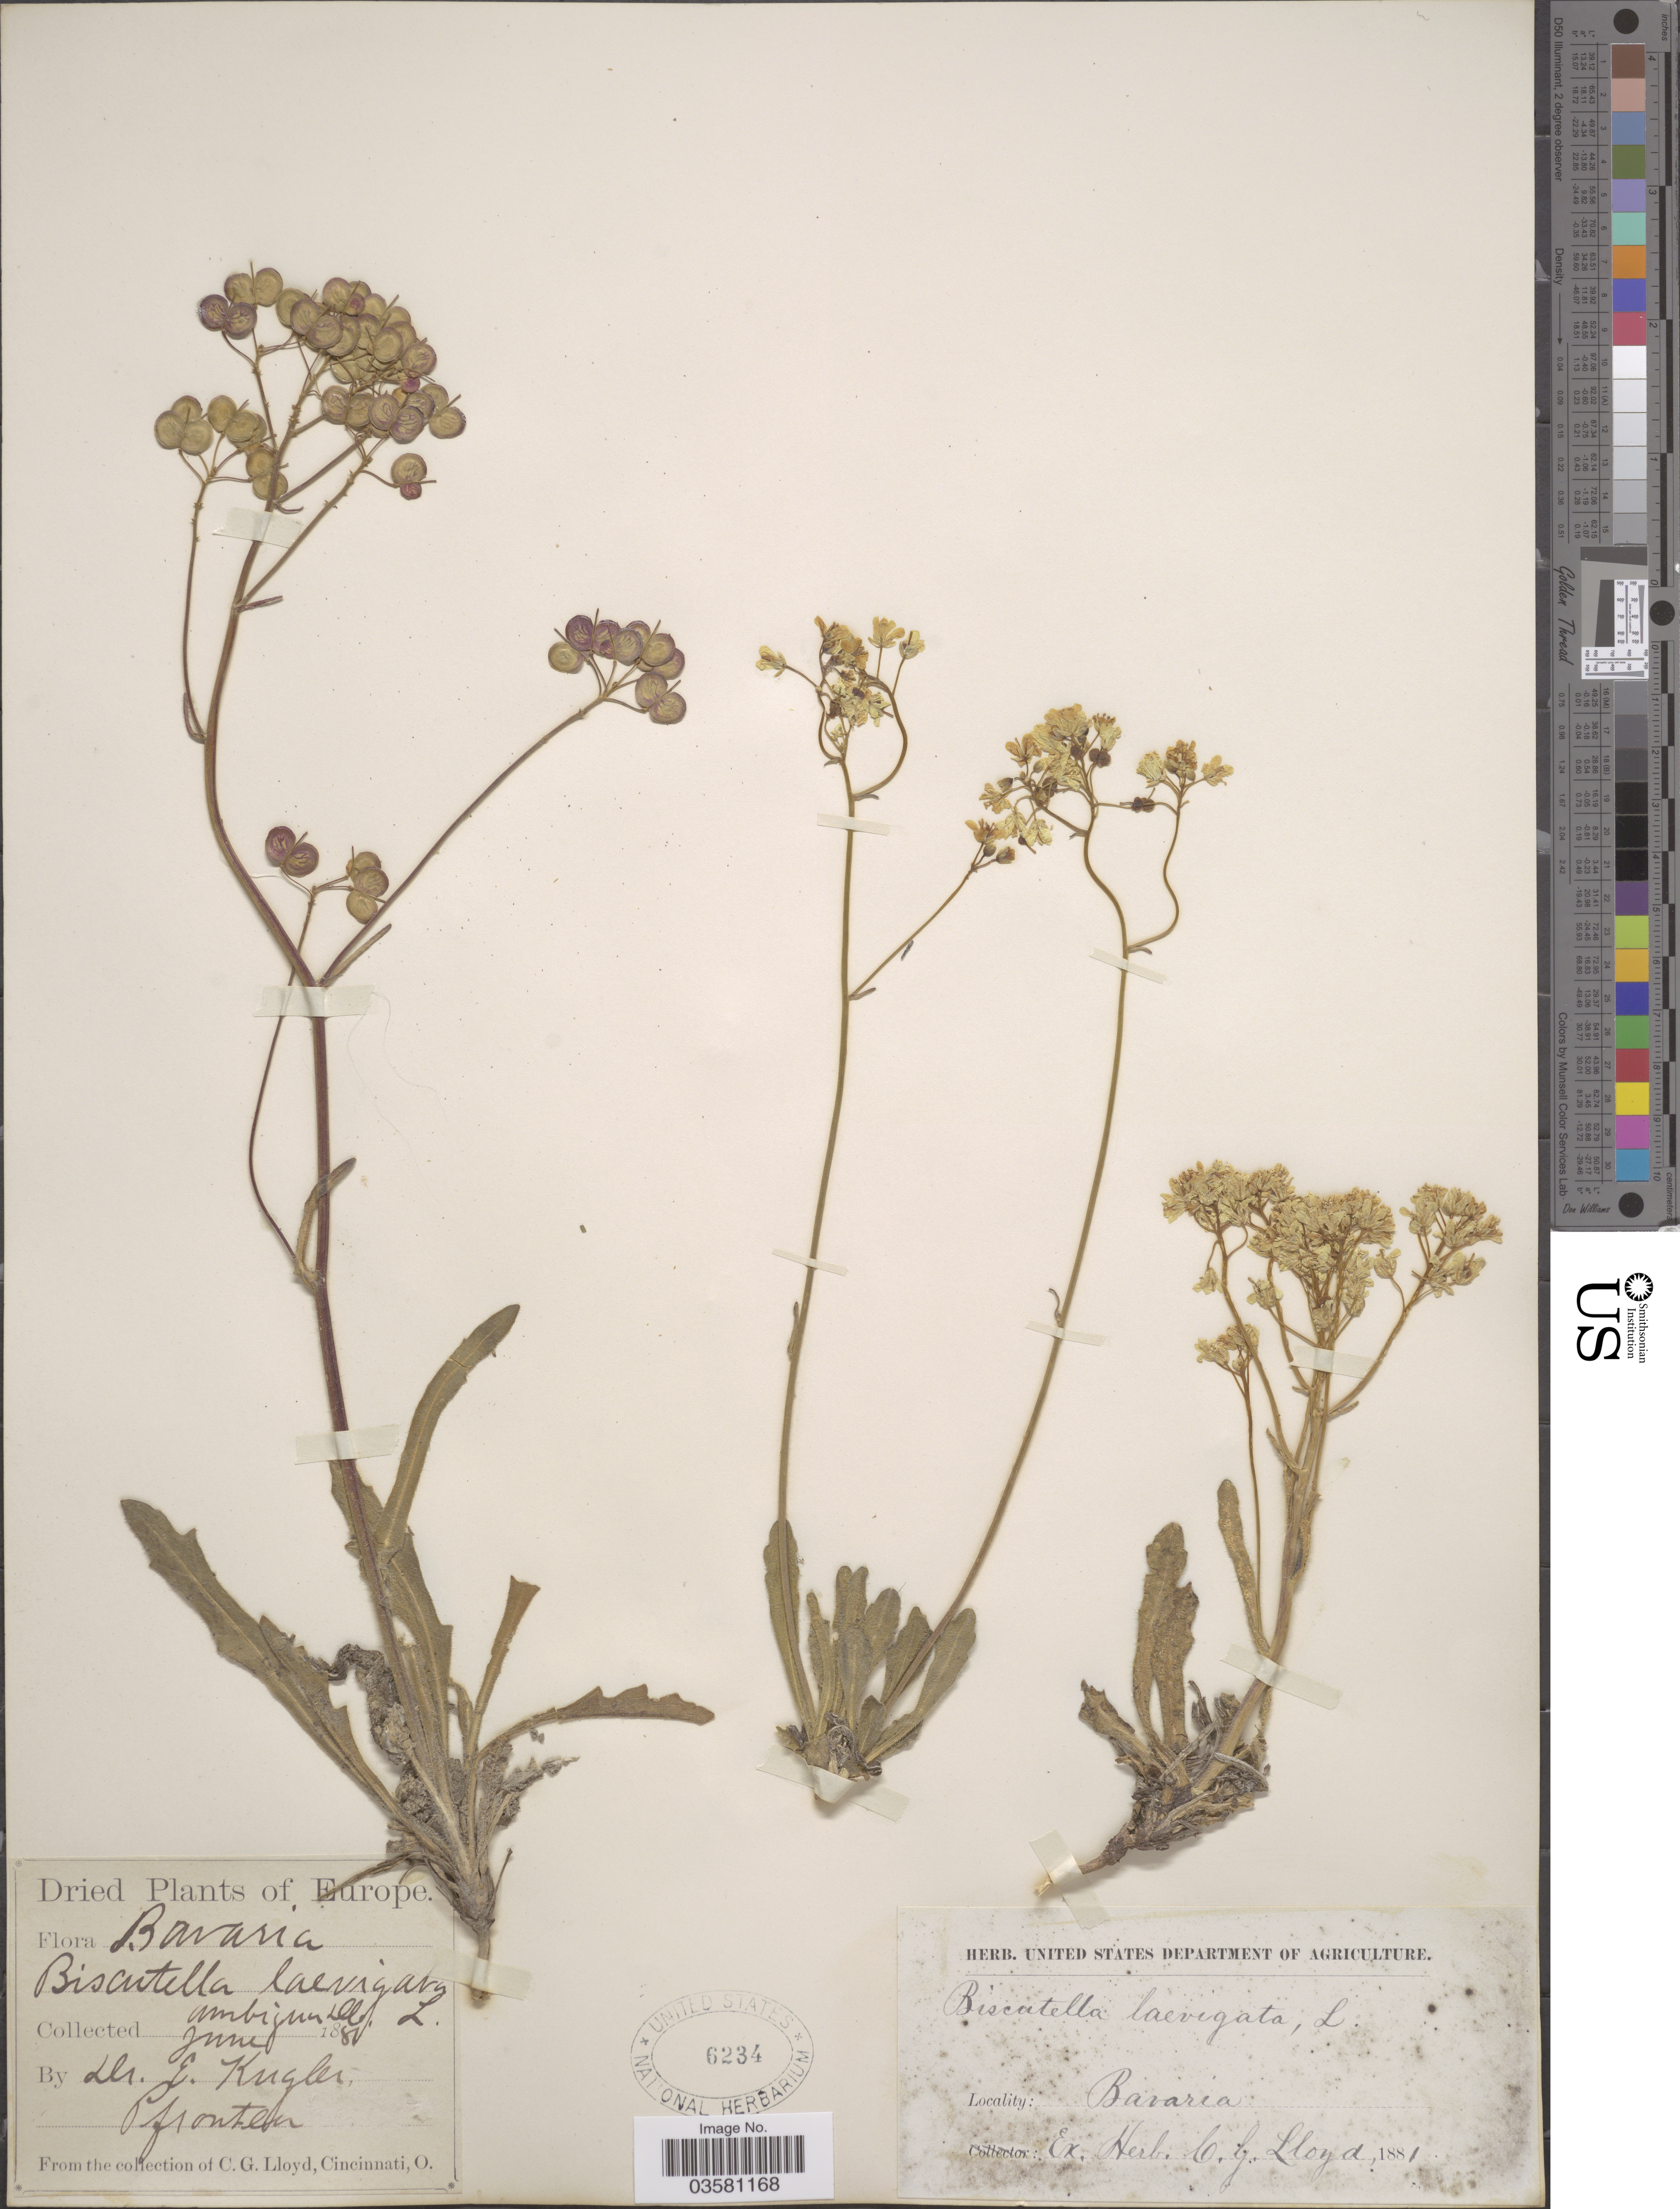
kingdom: Plantae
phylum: Tracheophyta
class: Magnoliopsida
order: Brassicales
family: Brassicaceae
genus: Biscutella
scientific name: Biscutella laevigata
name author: L.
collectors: E. Kugler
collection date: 1881-06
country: Germany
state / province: Bayern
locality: Bavaria. Pfronteer [unsure placement]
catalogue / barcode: US 6234